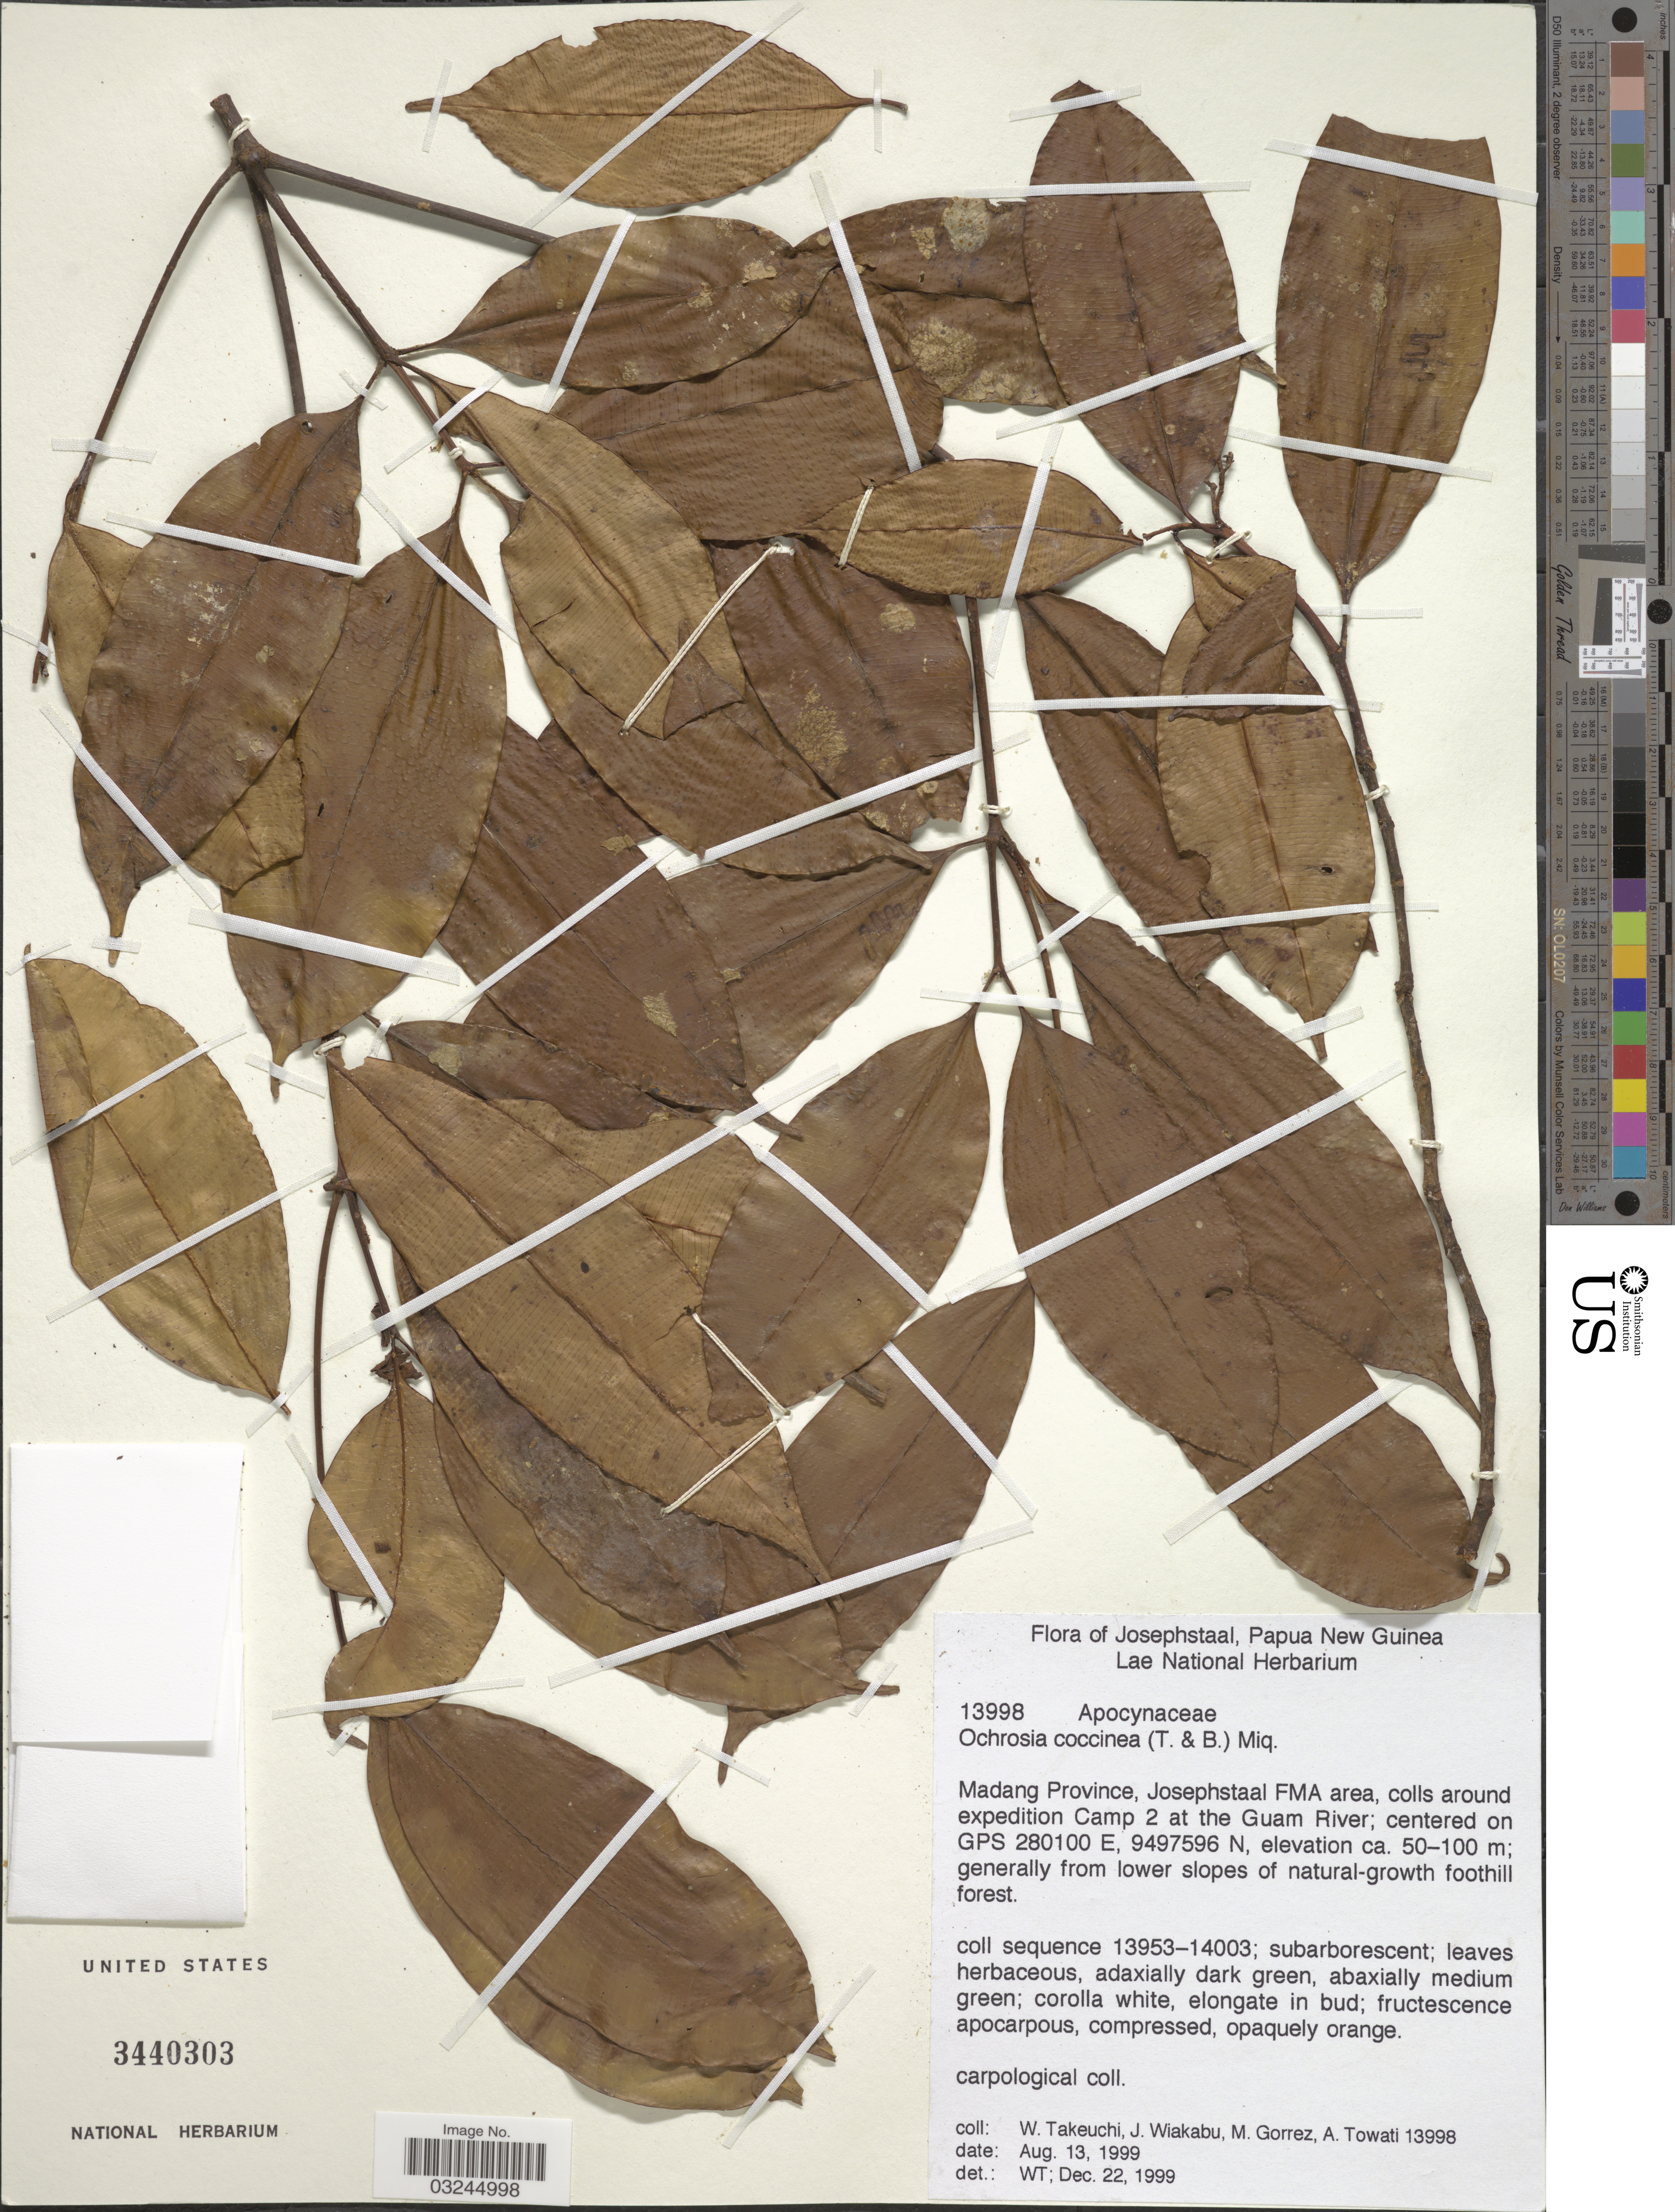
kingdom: Plantae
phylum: Tracheophyta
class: Magnoliopsida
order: Gentianales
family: Apocynaceae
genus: Ochrosia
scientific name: Ochrosia coccinea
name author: (Teijsm. & Binn.) Miq.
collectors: W. Takeuchi, J. Wiakabu, M. Gorrez & A. Towati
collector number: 13998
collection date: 1999-08-13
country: Papua New Guinea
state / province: Madang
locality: Josephstaal. Madang Province, Josephstaal FMA area, colls around expedition Camp 2 at the Guam River.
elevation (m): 50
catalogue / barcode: US 3440303